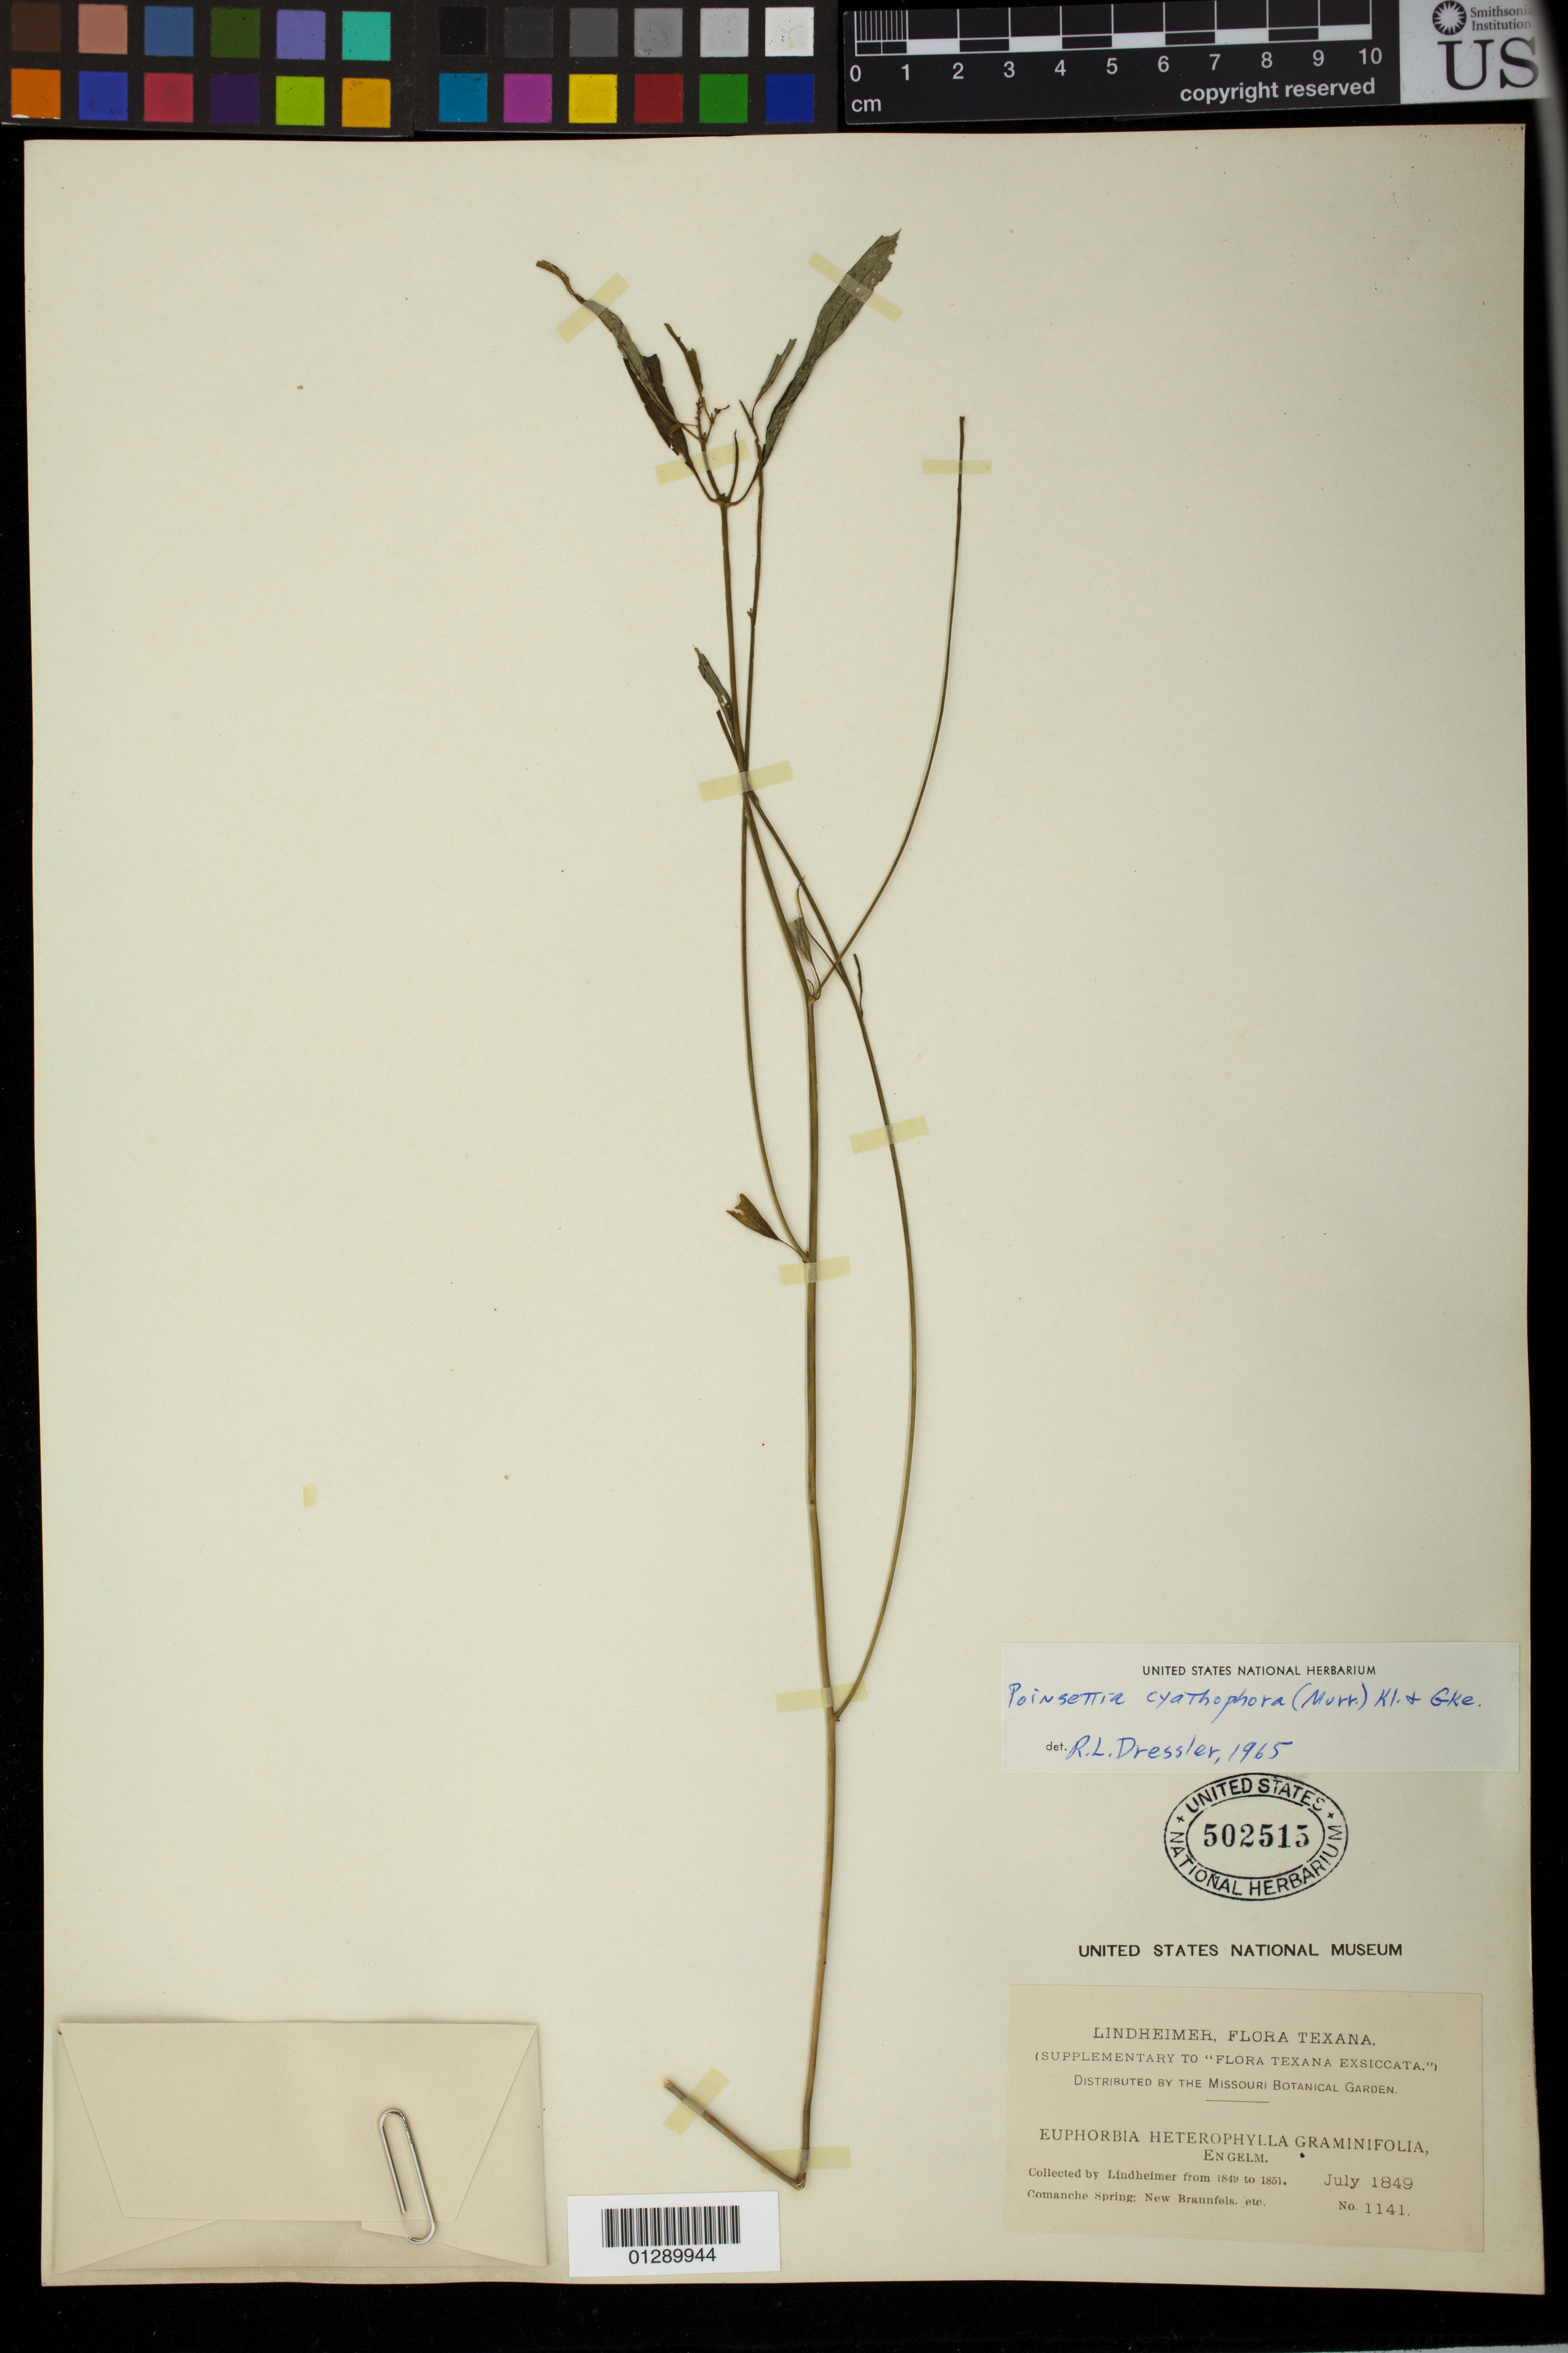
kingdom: Plantae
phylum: Tracheophyta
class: Magnoliopsida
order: Malpighiales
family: Euphorbiaceae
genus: Euphorbia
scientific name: Euphorbia heterophylla var. cyathophora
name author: (Murr.) Griseb.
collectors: F. J. Lindheimer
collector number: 1141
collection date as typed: Jul 1849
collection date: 1849-07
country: United States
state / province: Texas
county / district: Comal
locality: Comanche spring, new braunfels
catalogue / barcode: US 502515